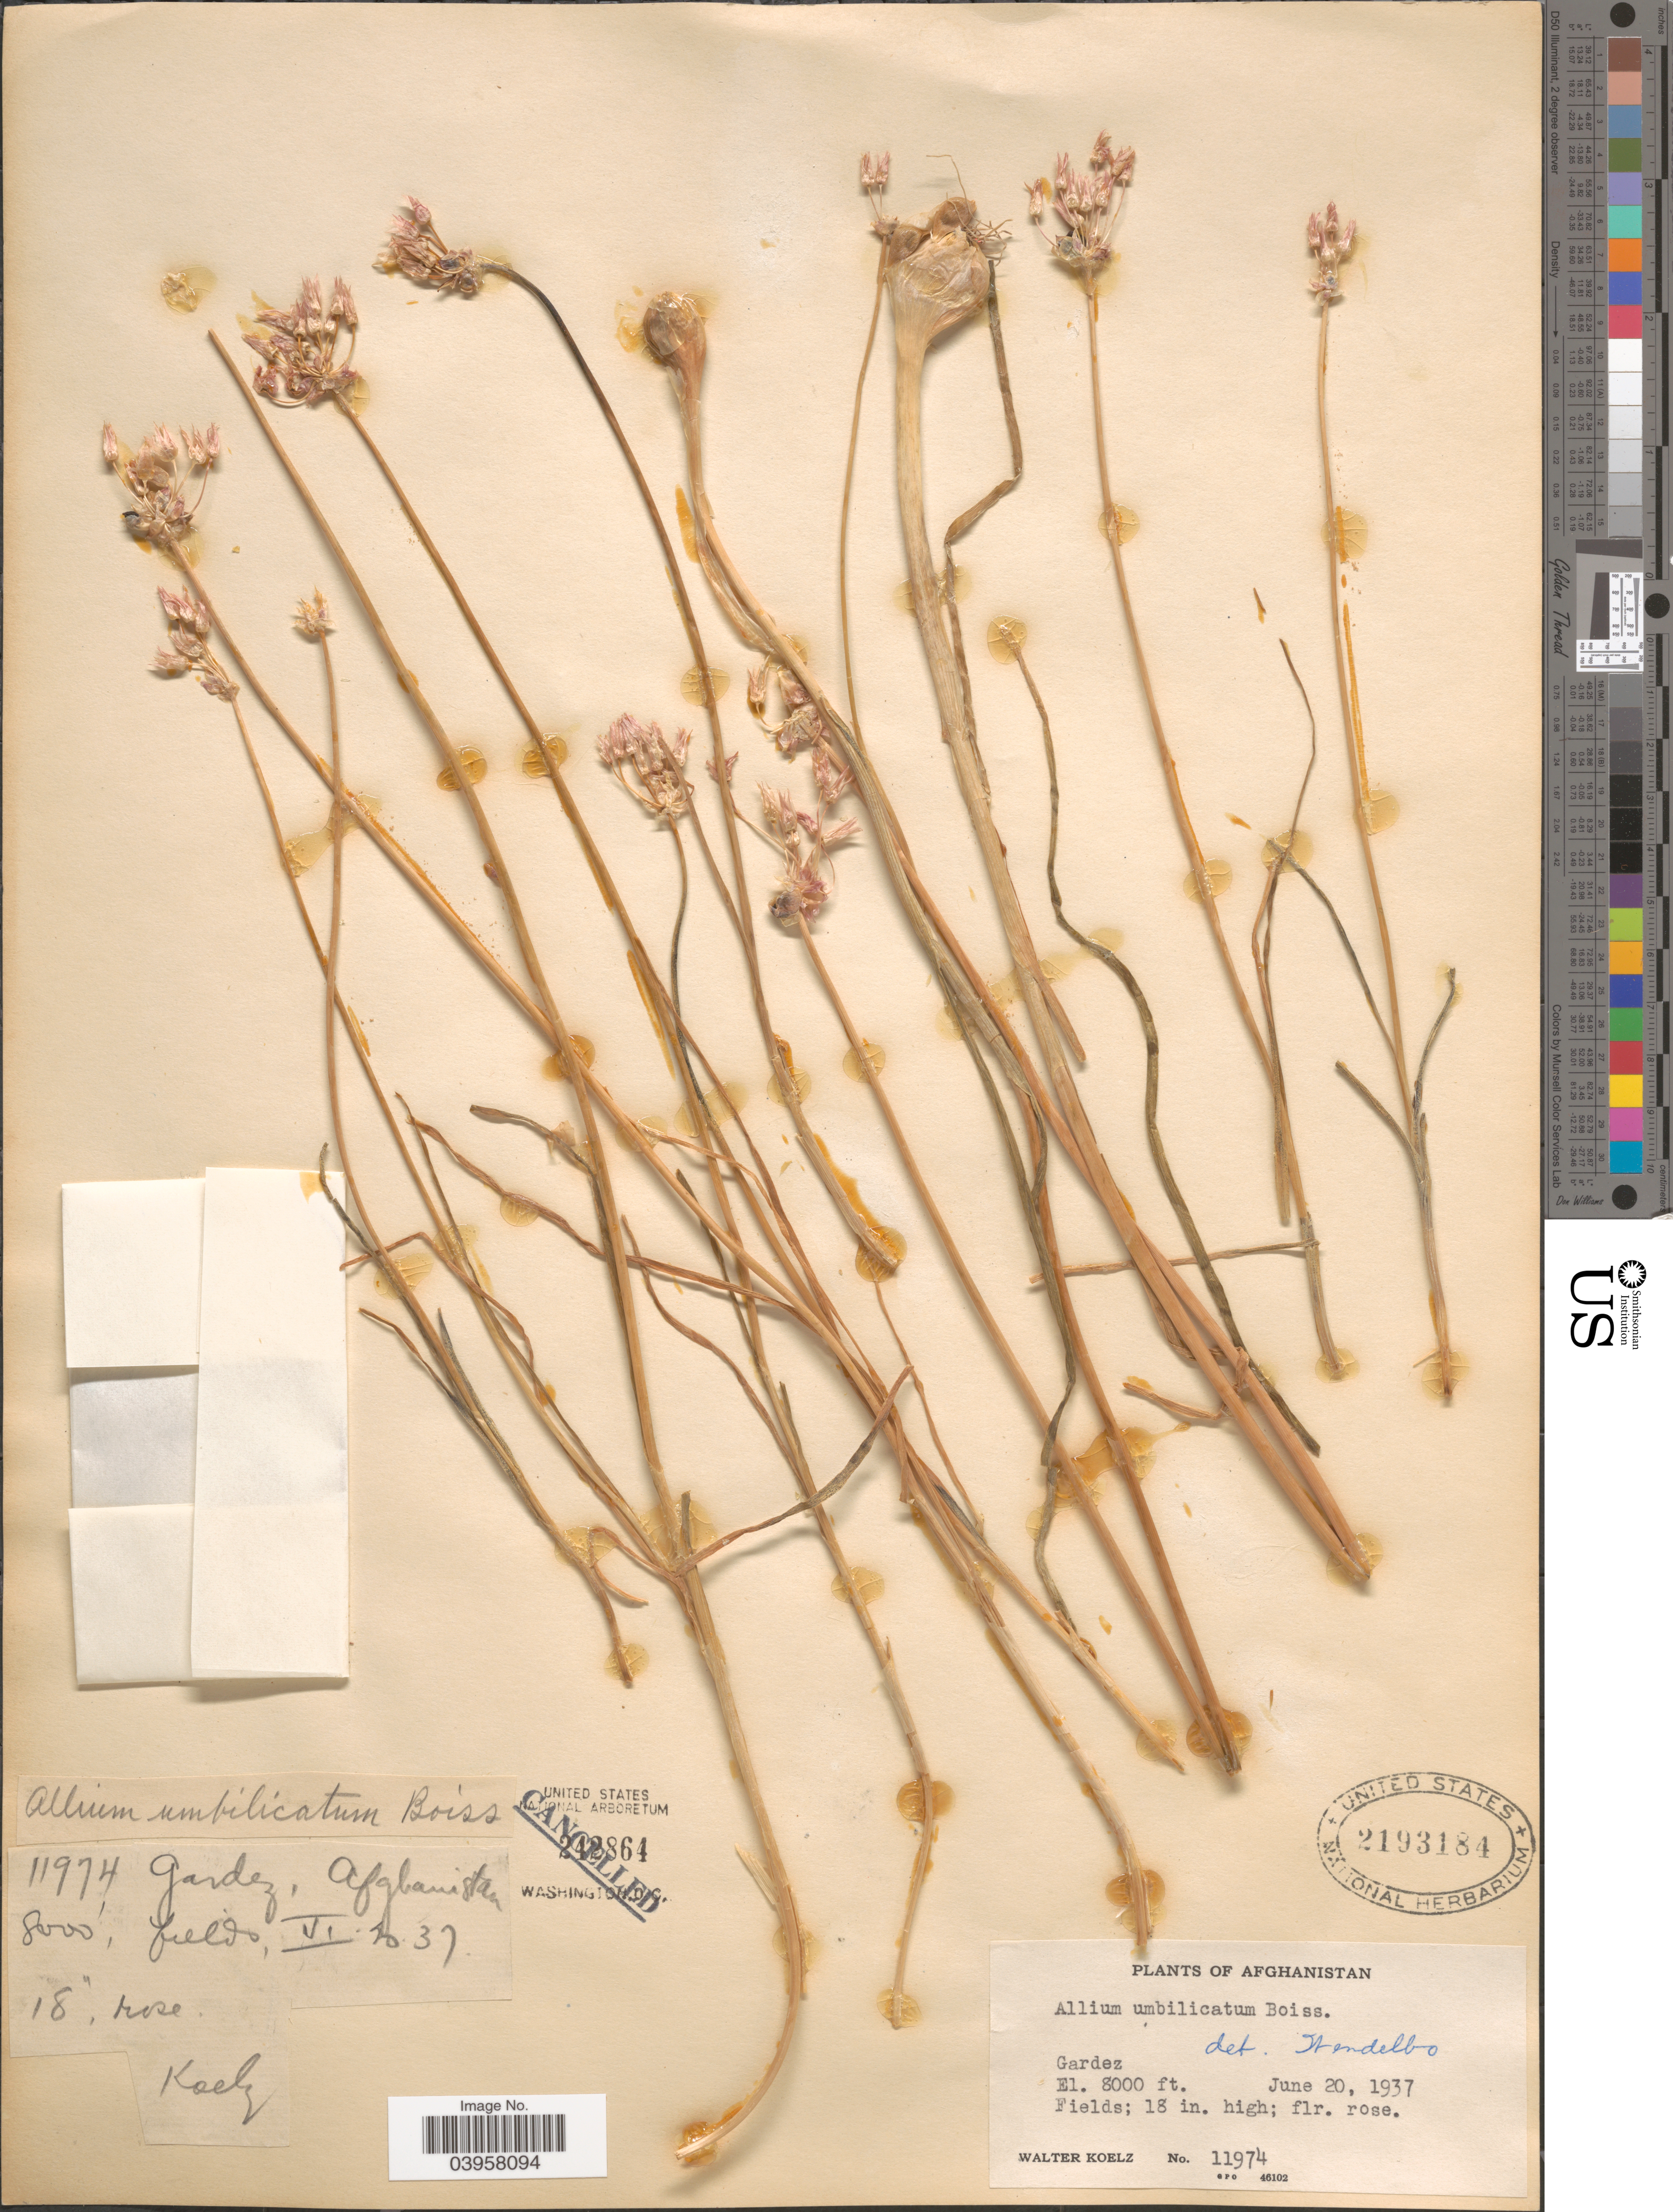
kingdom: Plantae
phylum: Tracheophyta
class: Liliopsida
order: Asparagales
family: Amaryllidaceae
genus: Allium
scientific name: Allium umbilicatum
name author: Boiss.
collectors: W. N. Koelz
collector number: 11974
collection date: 1937-06-20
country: Afghanistan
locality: Gardez.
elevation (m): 2438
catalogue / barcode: US 2193184